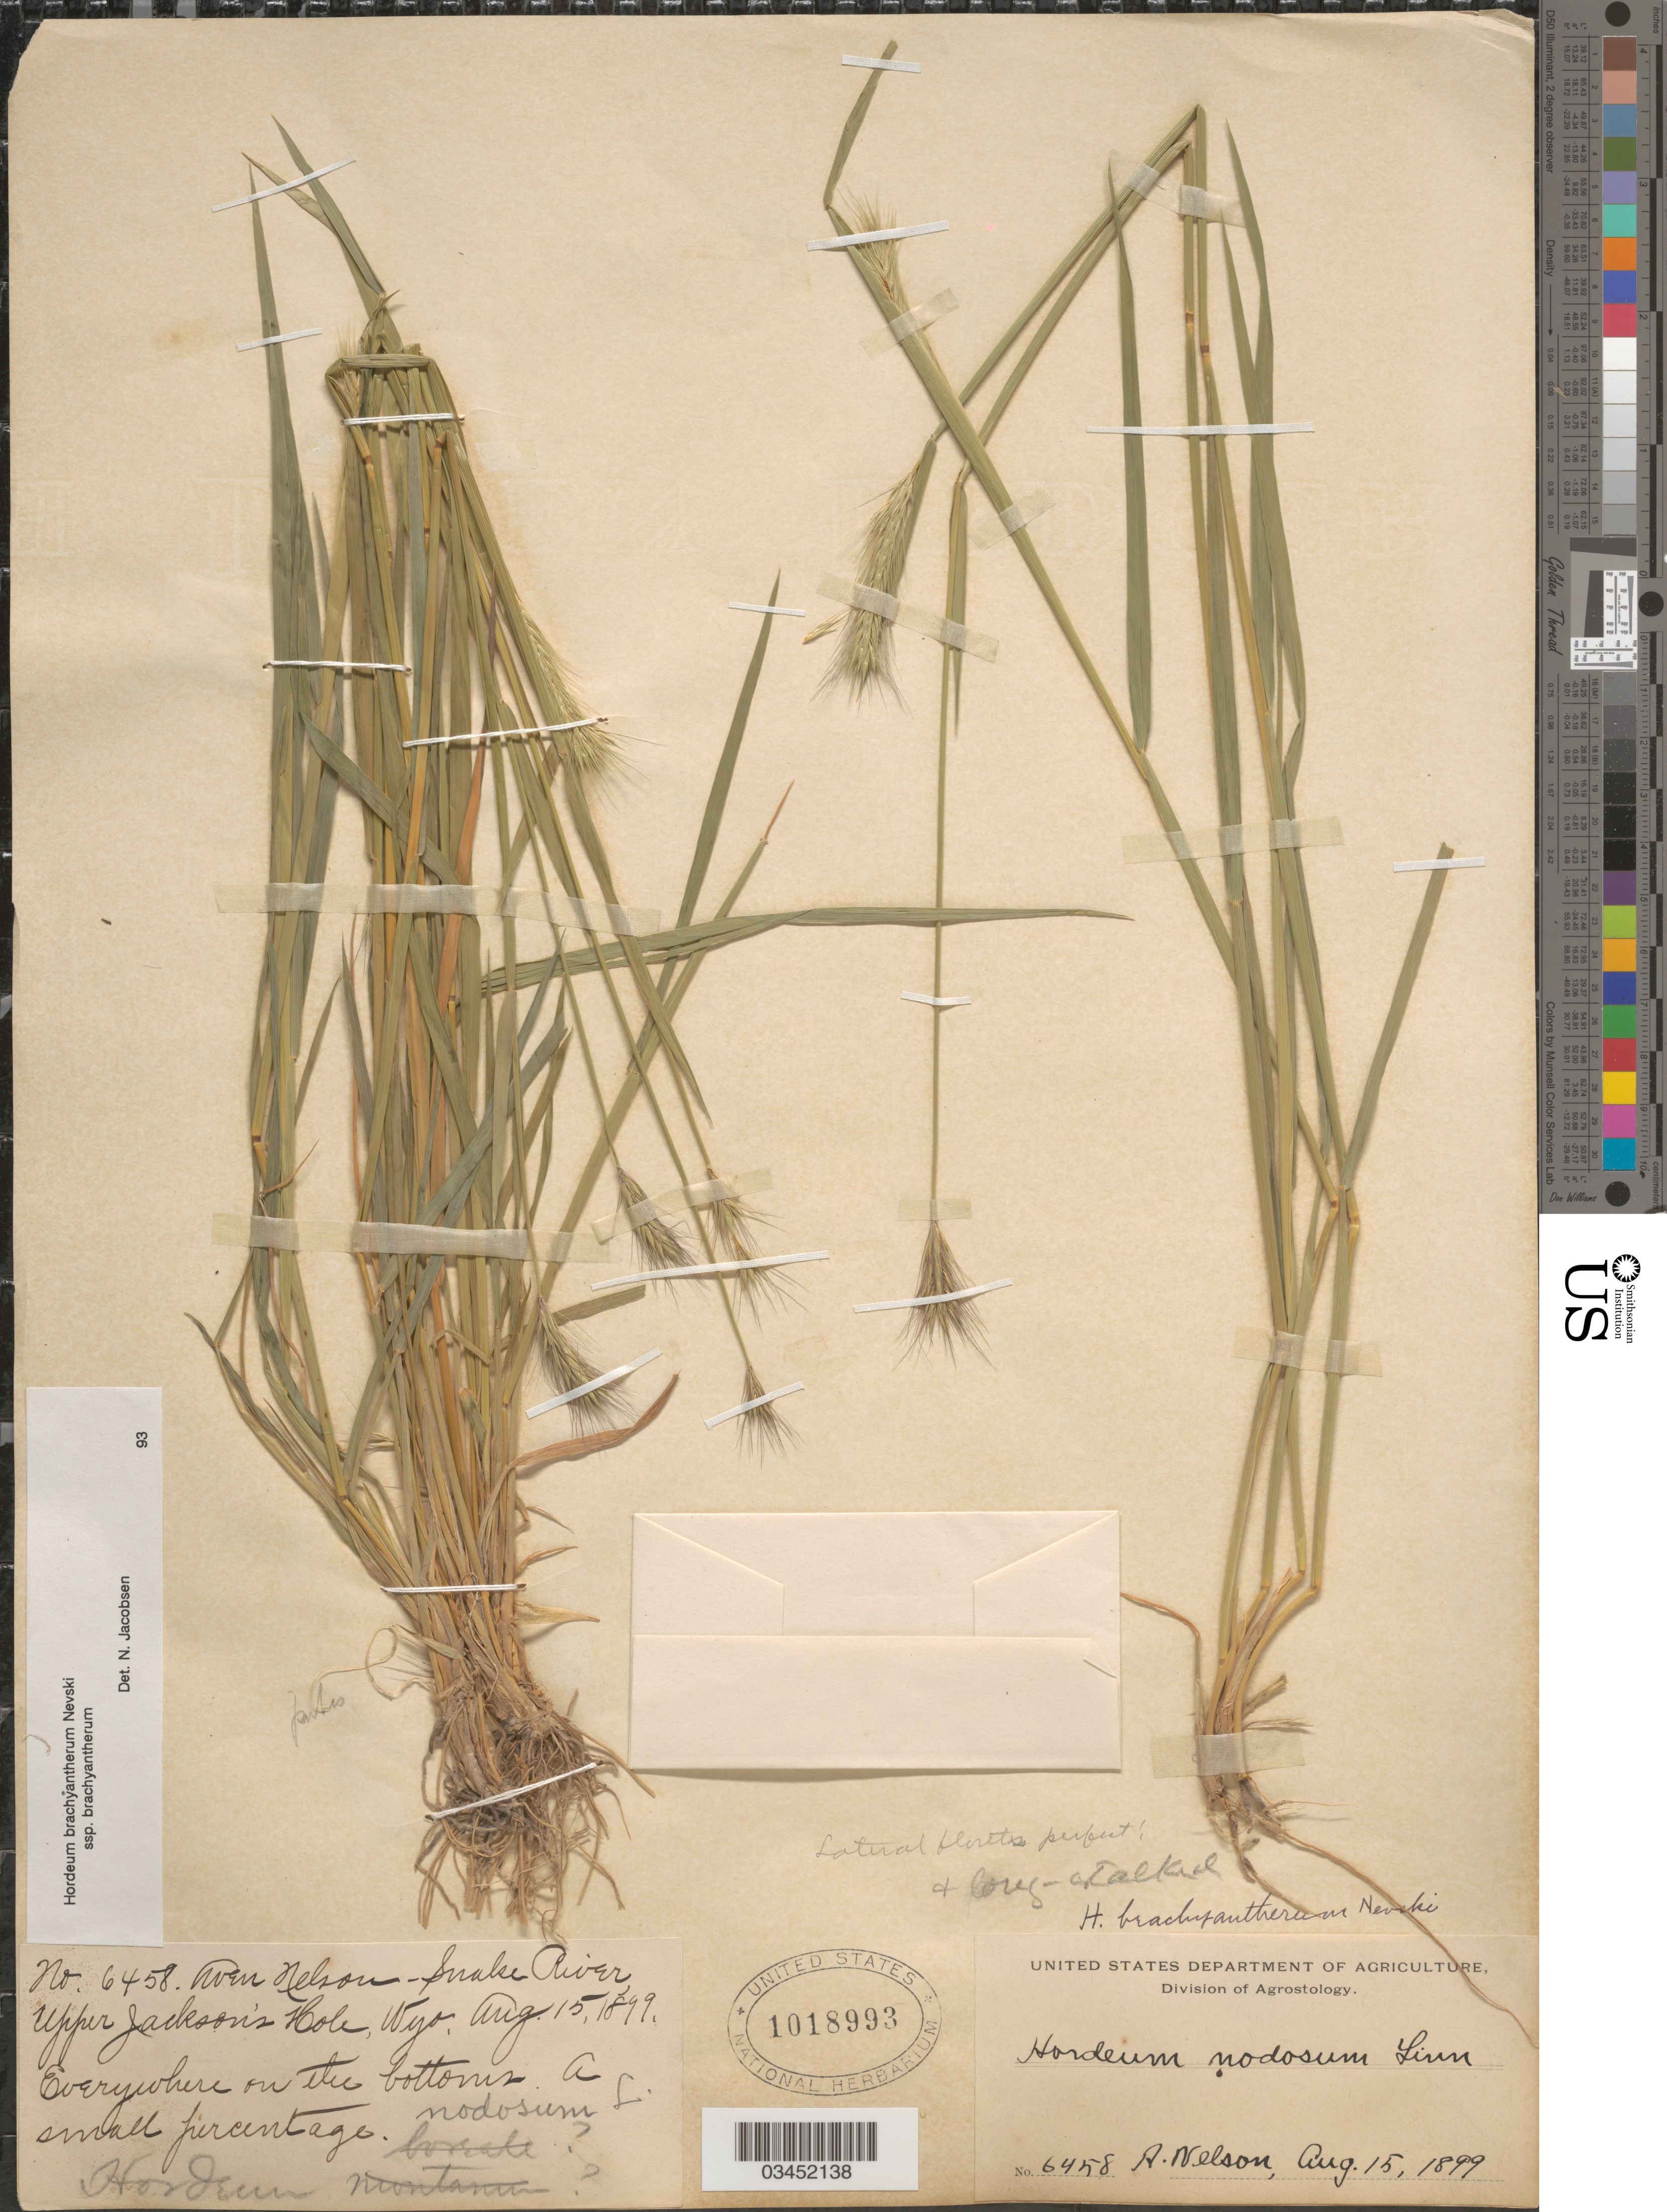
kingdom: Plantae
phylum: Tracheophyta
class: Liliopsida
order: Poales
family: Poaceae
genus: Hordeum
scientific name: Hordeum brachyantherum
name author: Nevski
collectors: A. Nelson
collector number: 6458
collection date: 1899-08-15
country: United States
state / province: Wyoming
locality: Snake River Upper Jackson's Hole.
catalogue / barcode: US 1018993